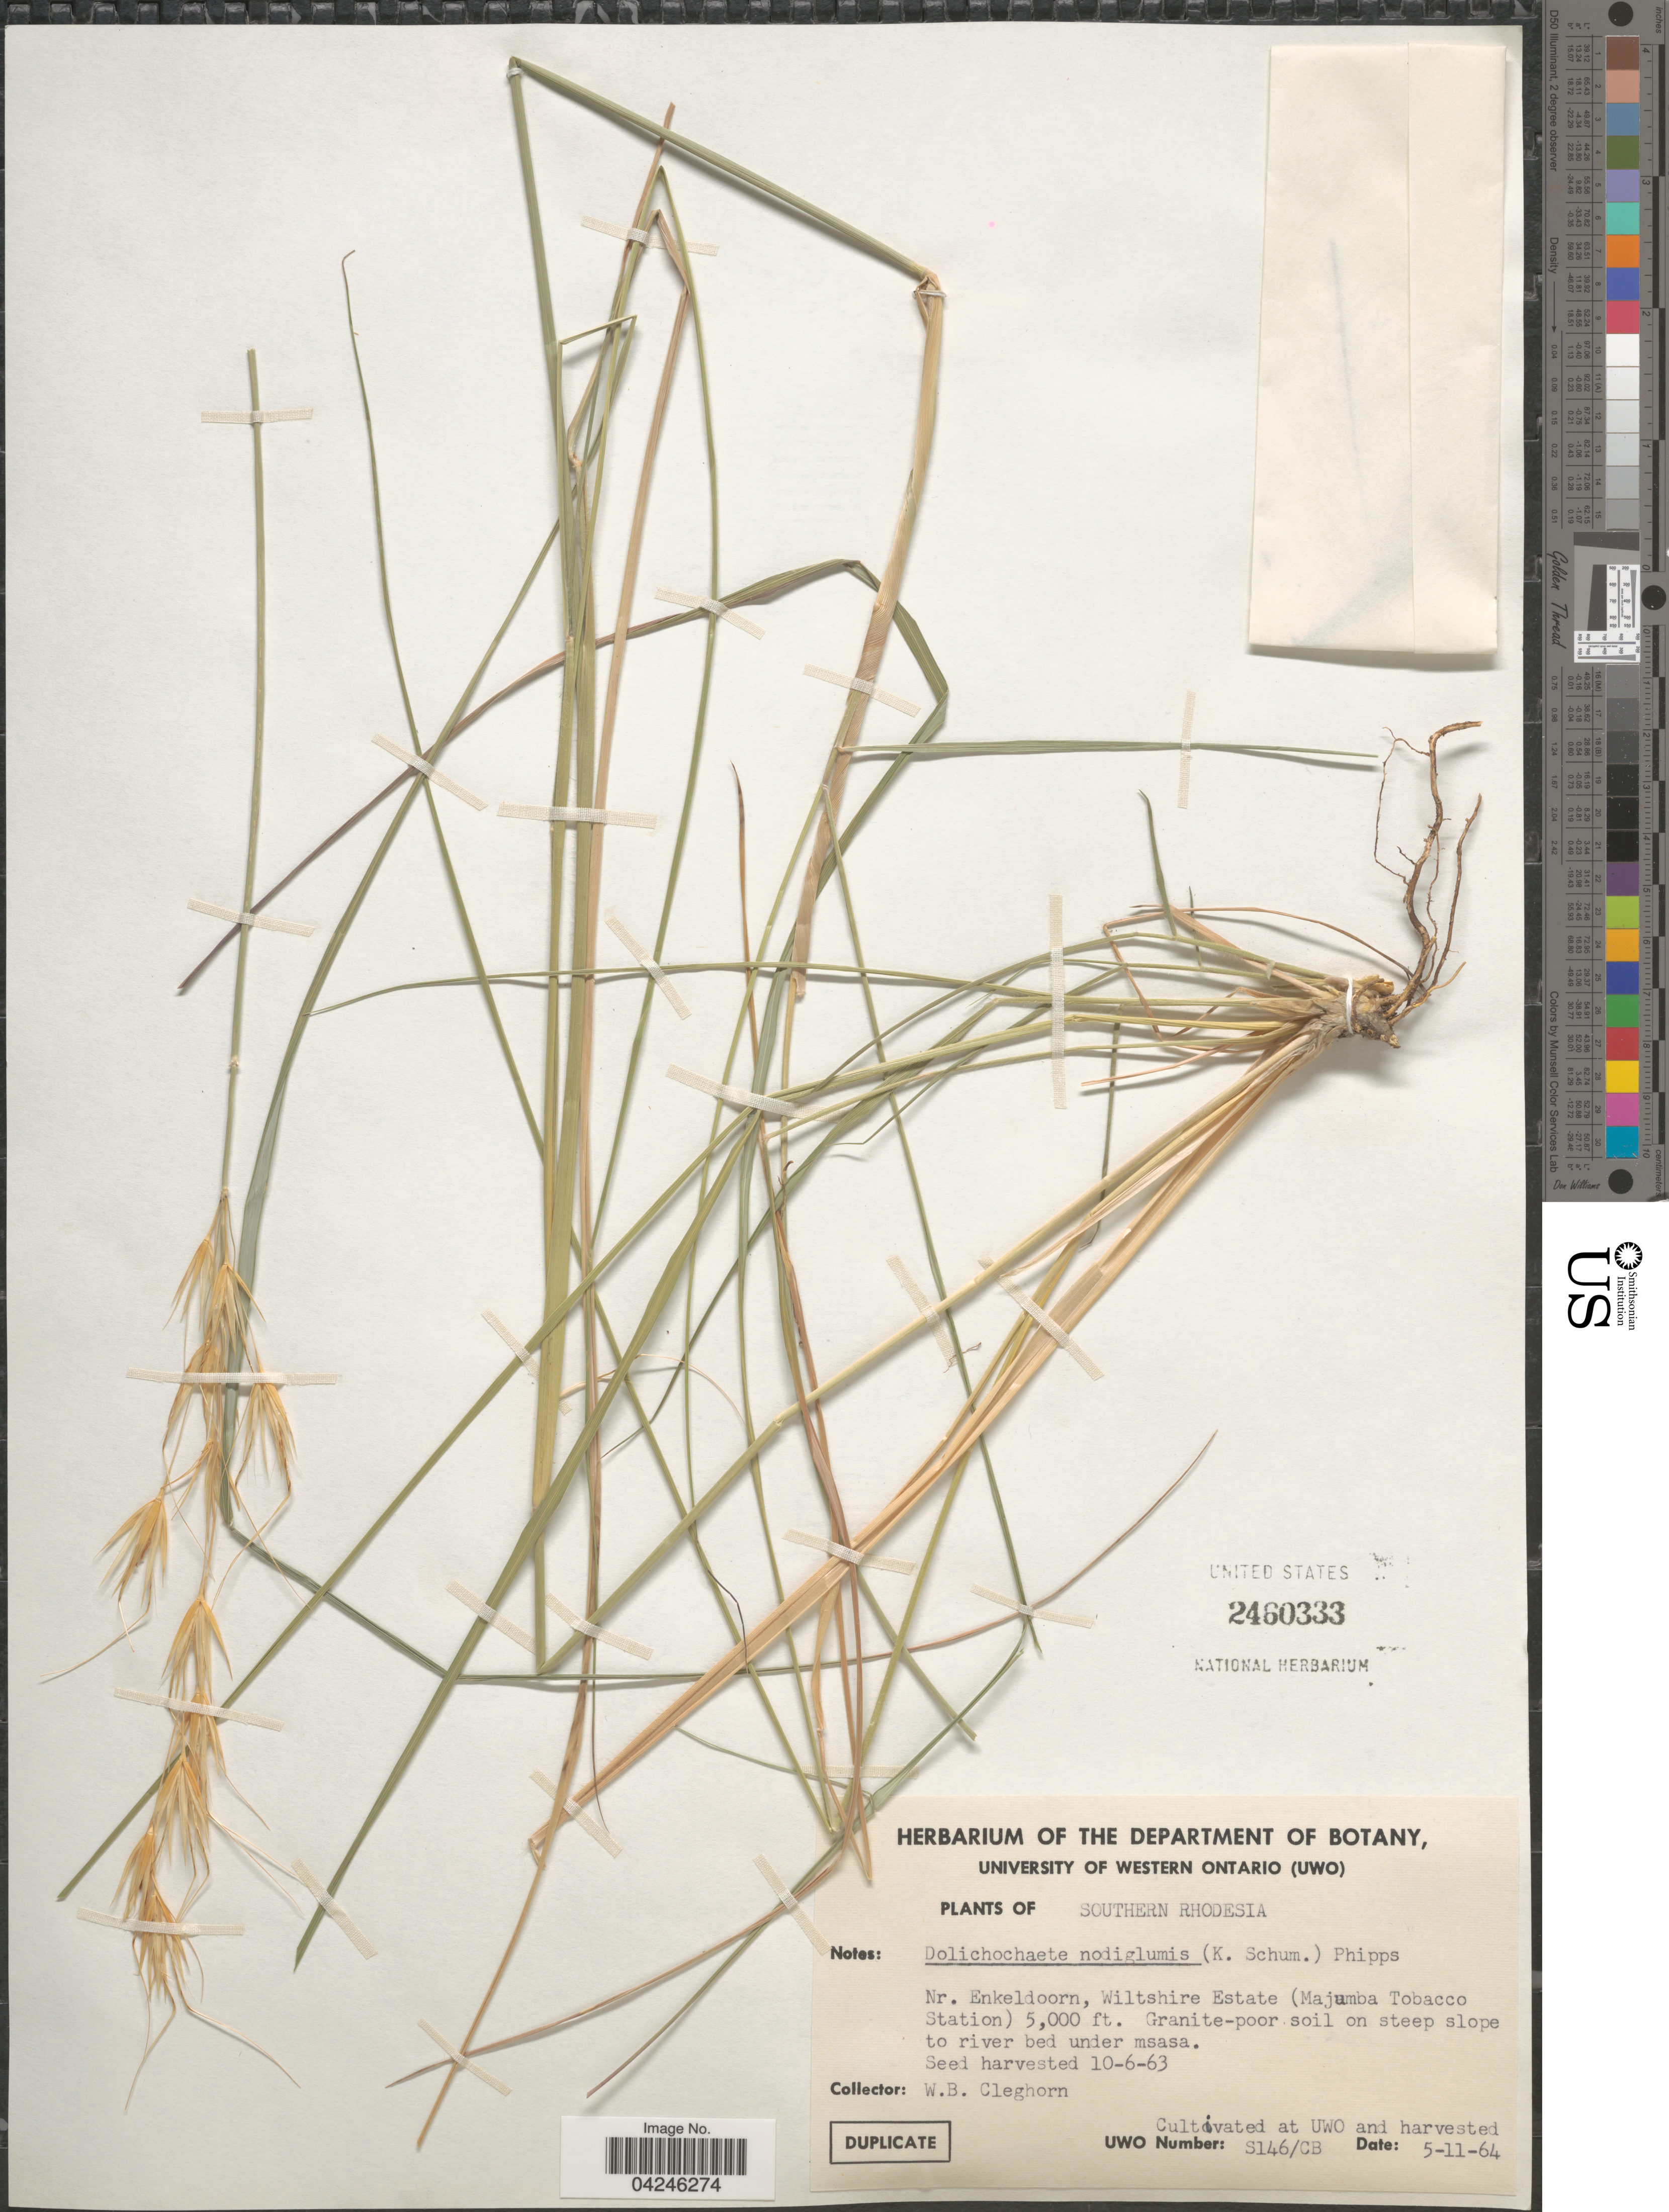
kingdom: Plantae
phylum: Tracheophyta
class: Liliopsida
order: Poales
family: Poaceae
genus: Tristachya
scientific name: Tristachya nodiglumis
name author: K. Schum.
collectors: Cleghorn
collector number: S146/CB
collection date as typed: Transcribed d/m/y: 5/11/64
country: Canada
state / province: Ontario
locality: At UWO and harvested.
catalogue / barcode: US 2460333